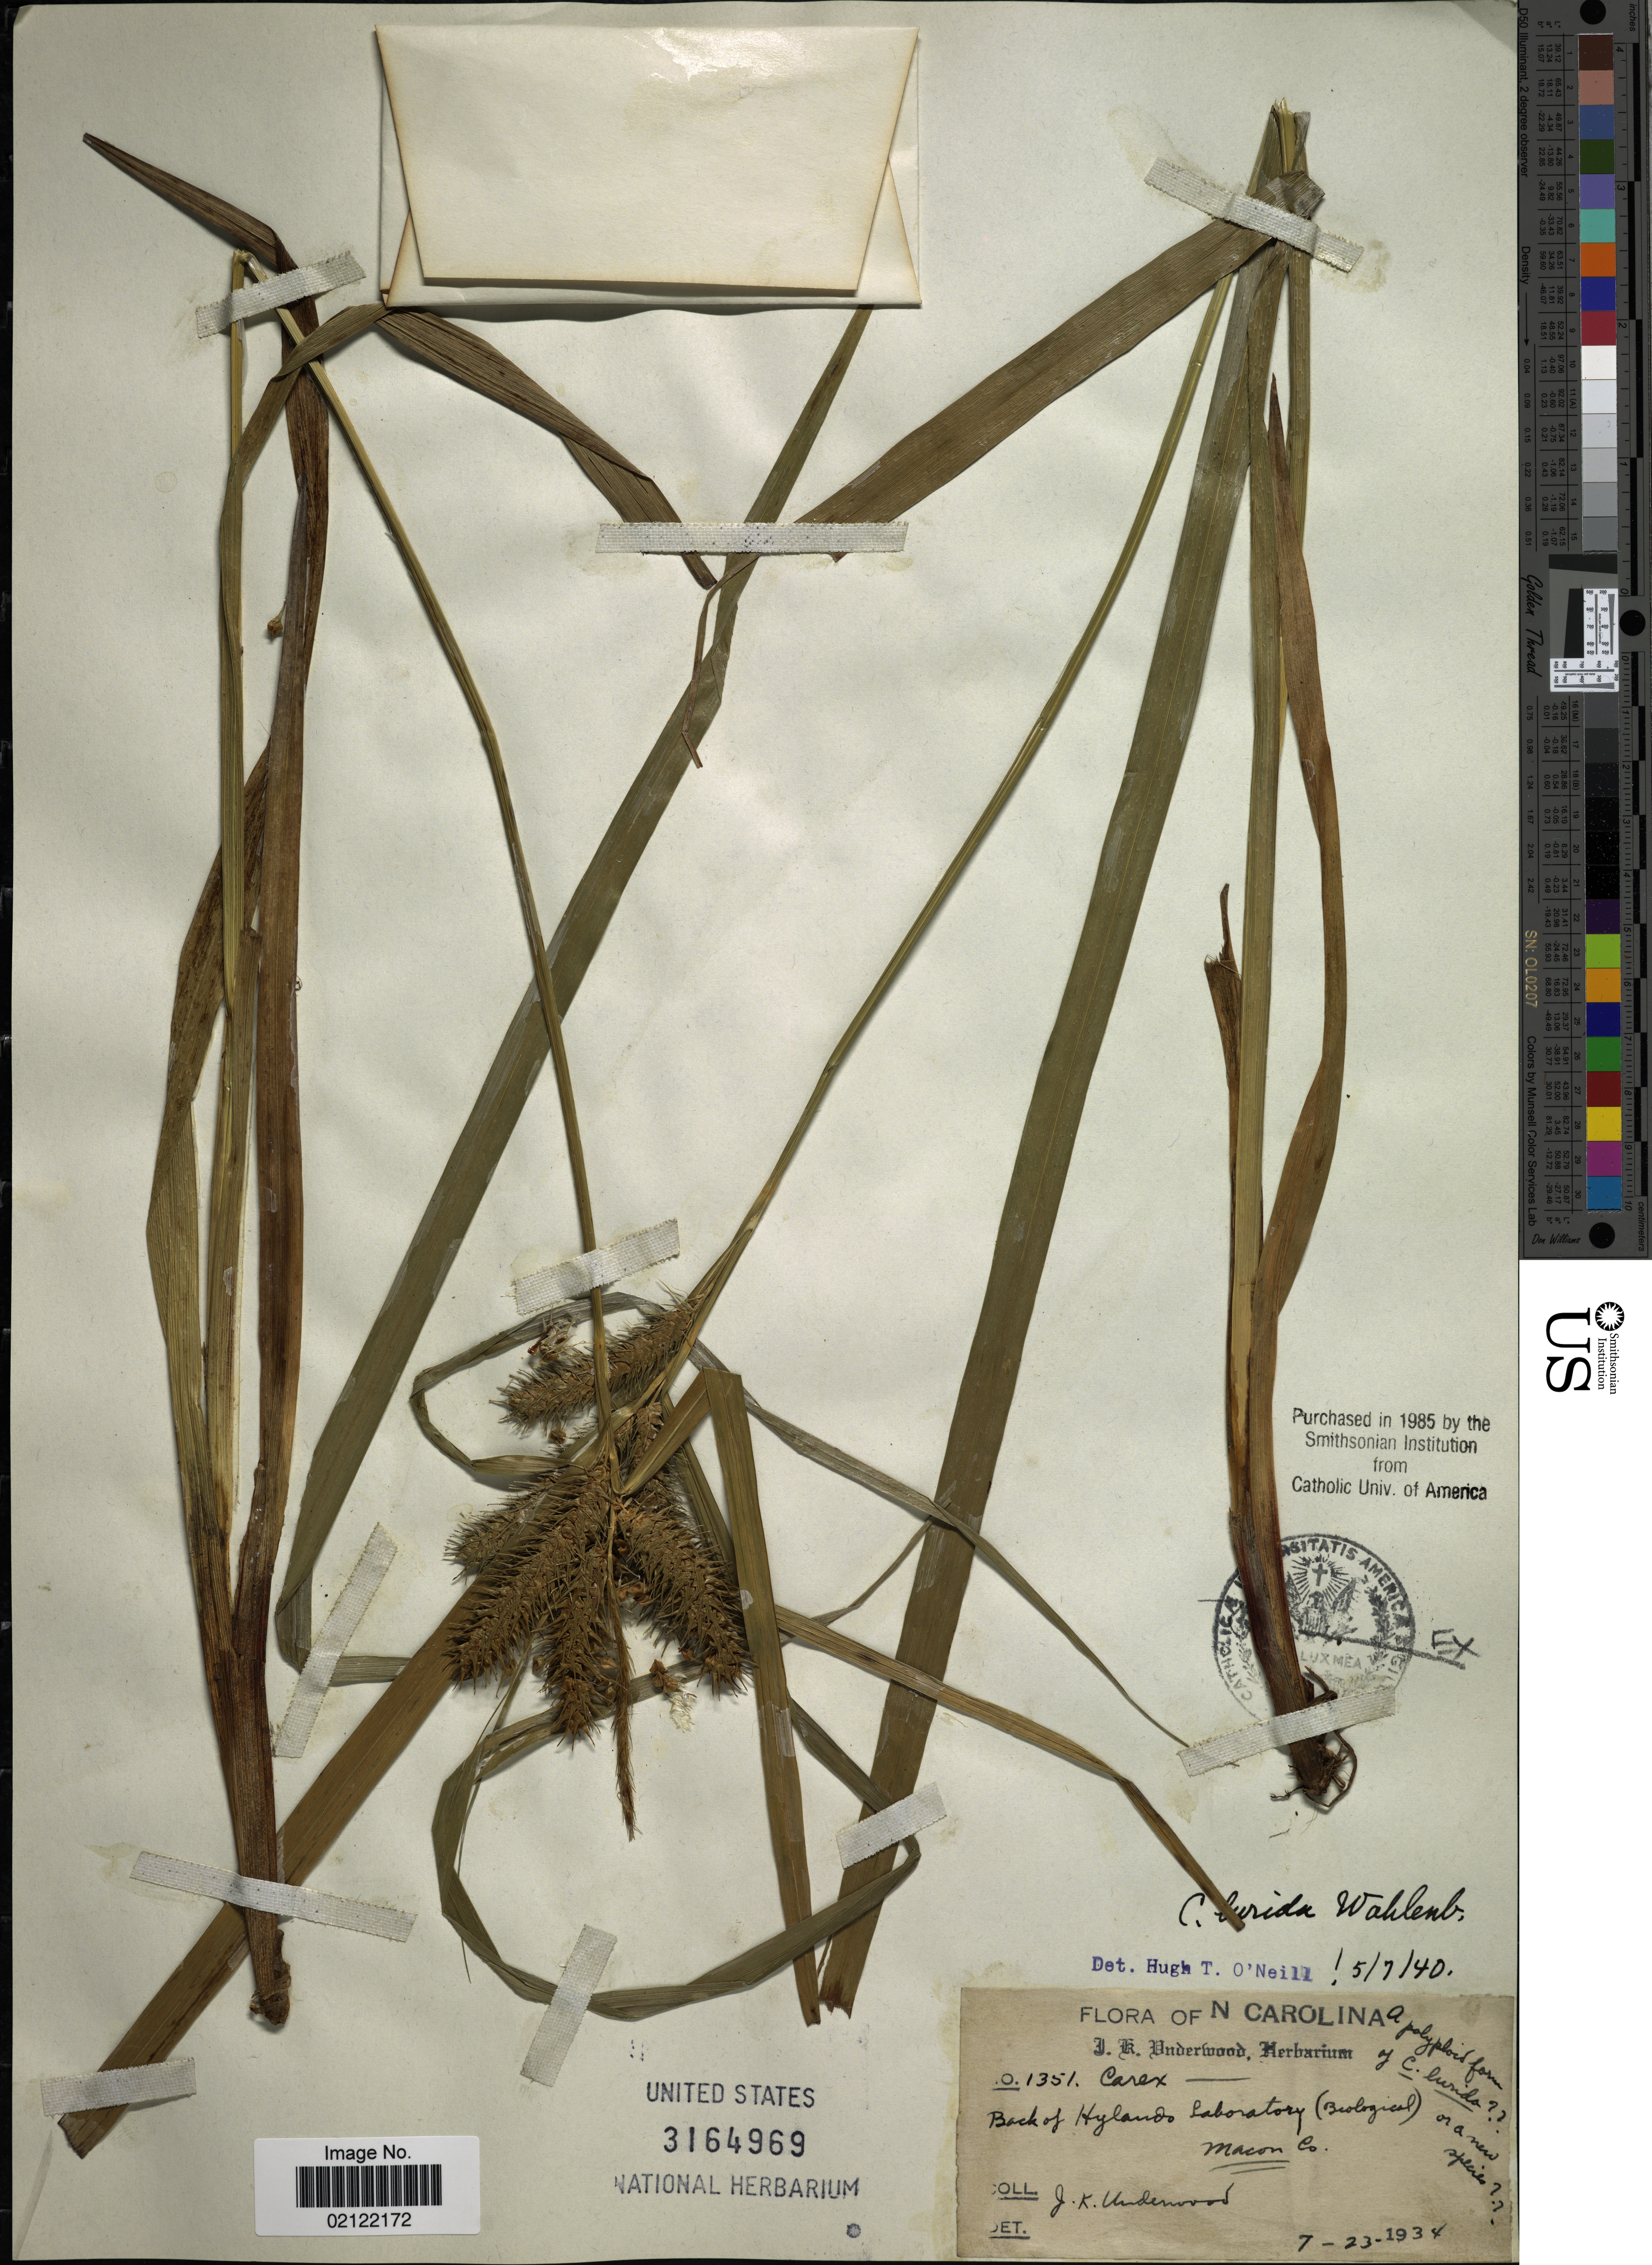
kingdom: Plantae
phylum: Tracheophyta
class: Liliopsida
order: Poales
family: Cyperaceae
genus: Carex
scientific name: Carex lurida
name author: Wahlenb.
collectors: J. K. Underwood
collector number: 1351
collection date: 1934-07-23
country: United States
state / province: North Carolina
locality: Back of Hylands Laboratory (Biological). Macon Co.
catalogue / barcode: US 3164969